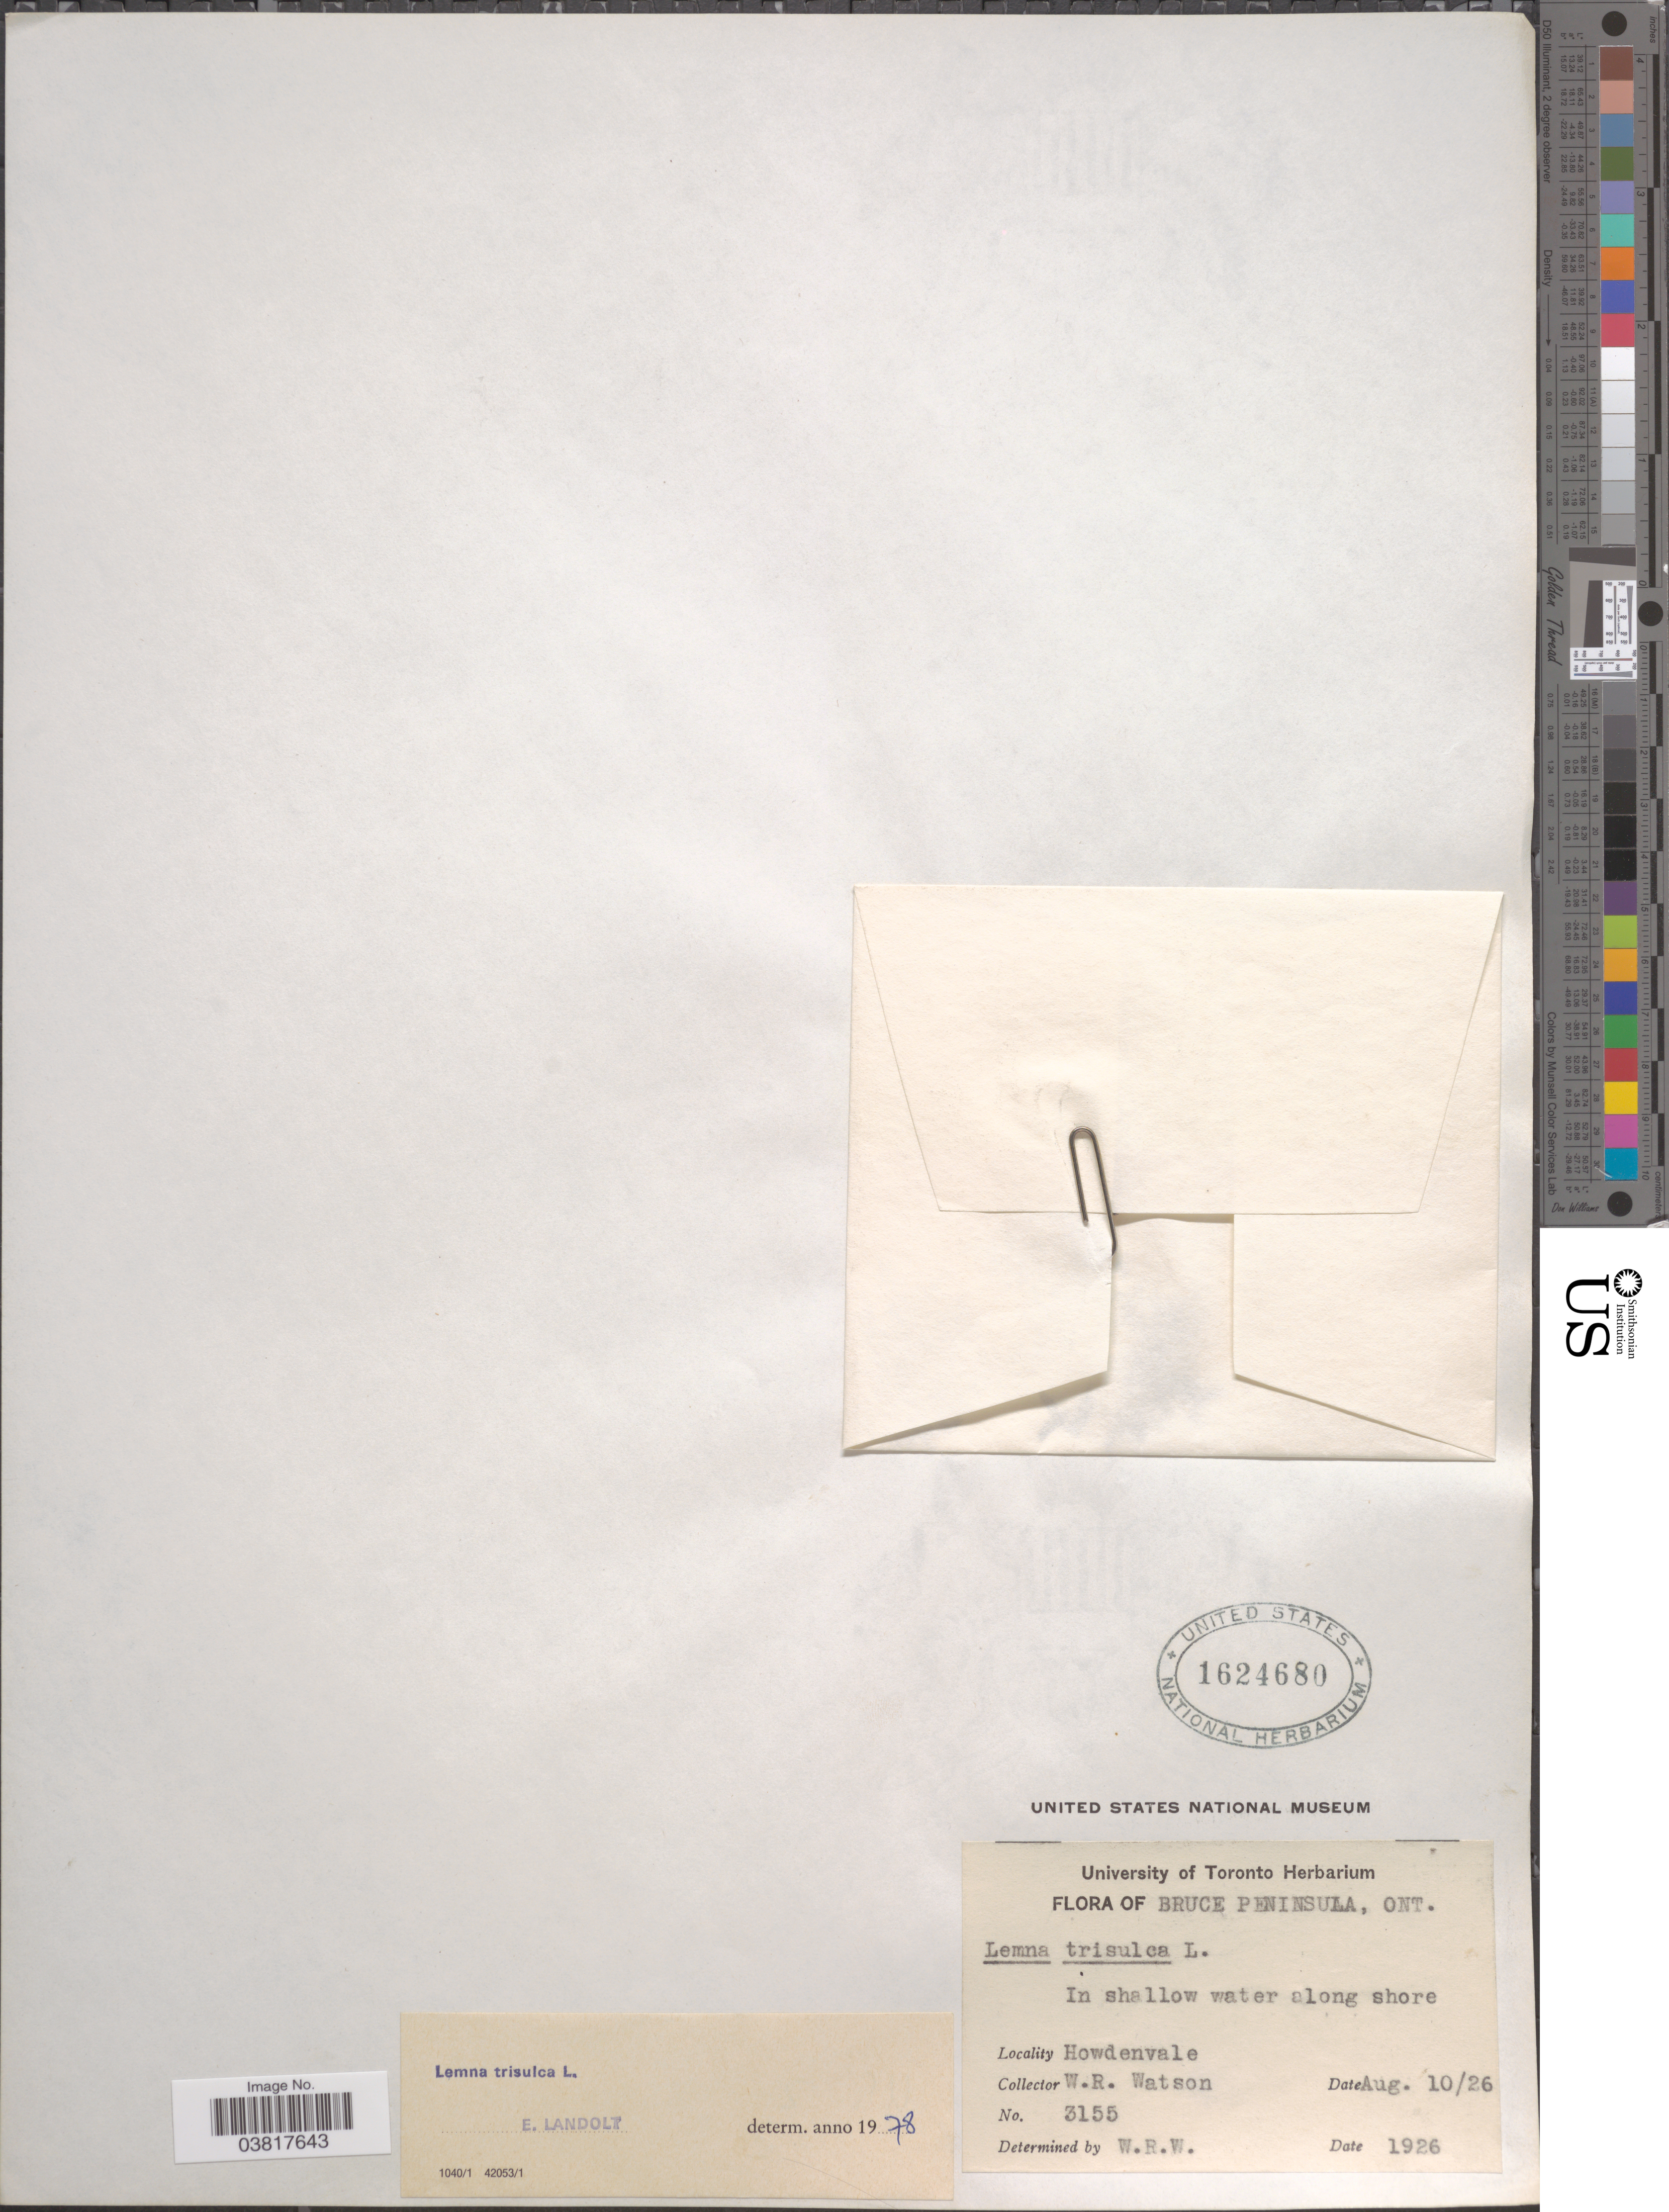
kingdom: Plantae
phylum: Tracheophyta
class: Liliopsida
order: Alismatales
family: Araceae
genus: Lemna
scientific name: Lemna trisulca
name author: L.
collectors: W. R. Watson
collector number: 3155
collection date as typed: Transcribed d/m/y: 10/8/26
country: Canada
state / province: Ontario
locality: Bruce Peninsula. Howdenvale.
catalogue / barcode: US 1624680